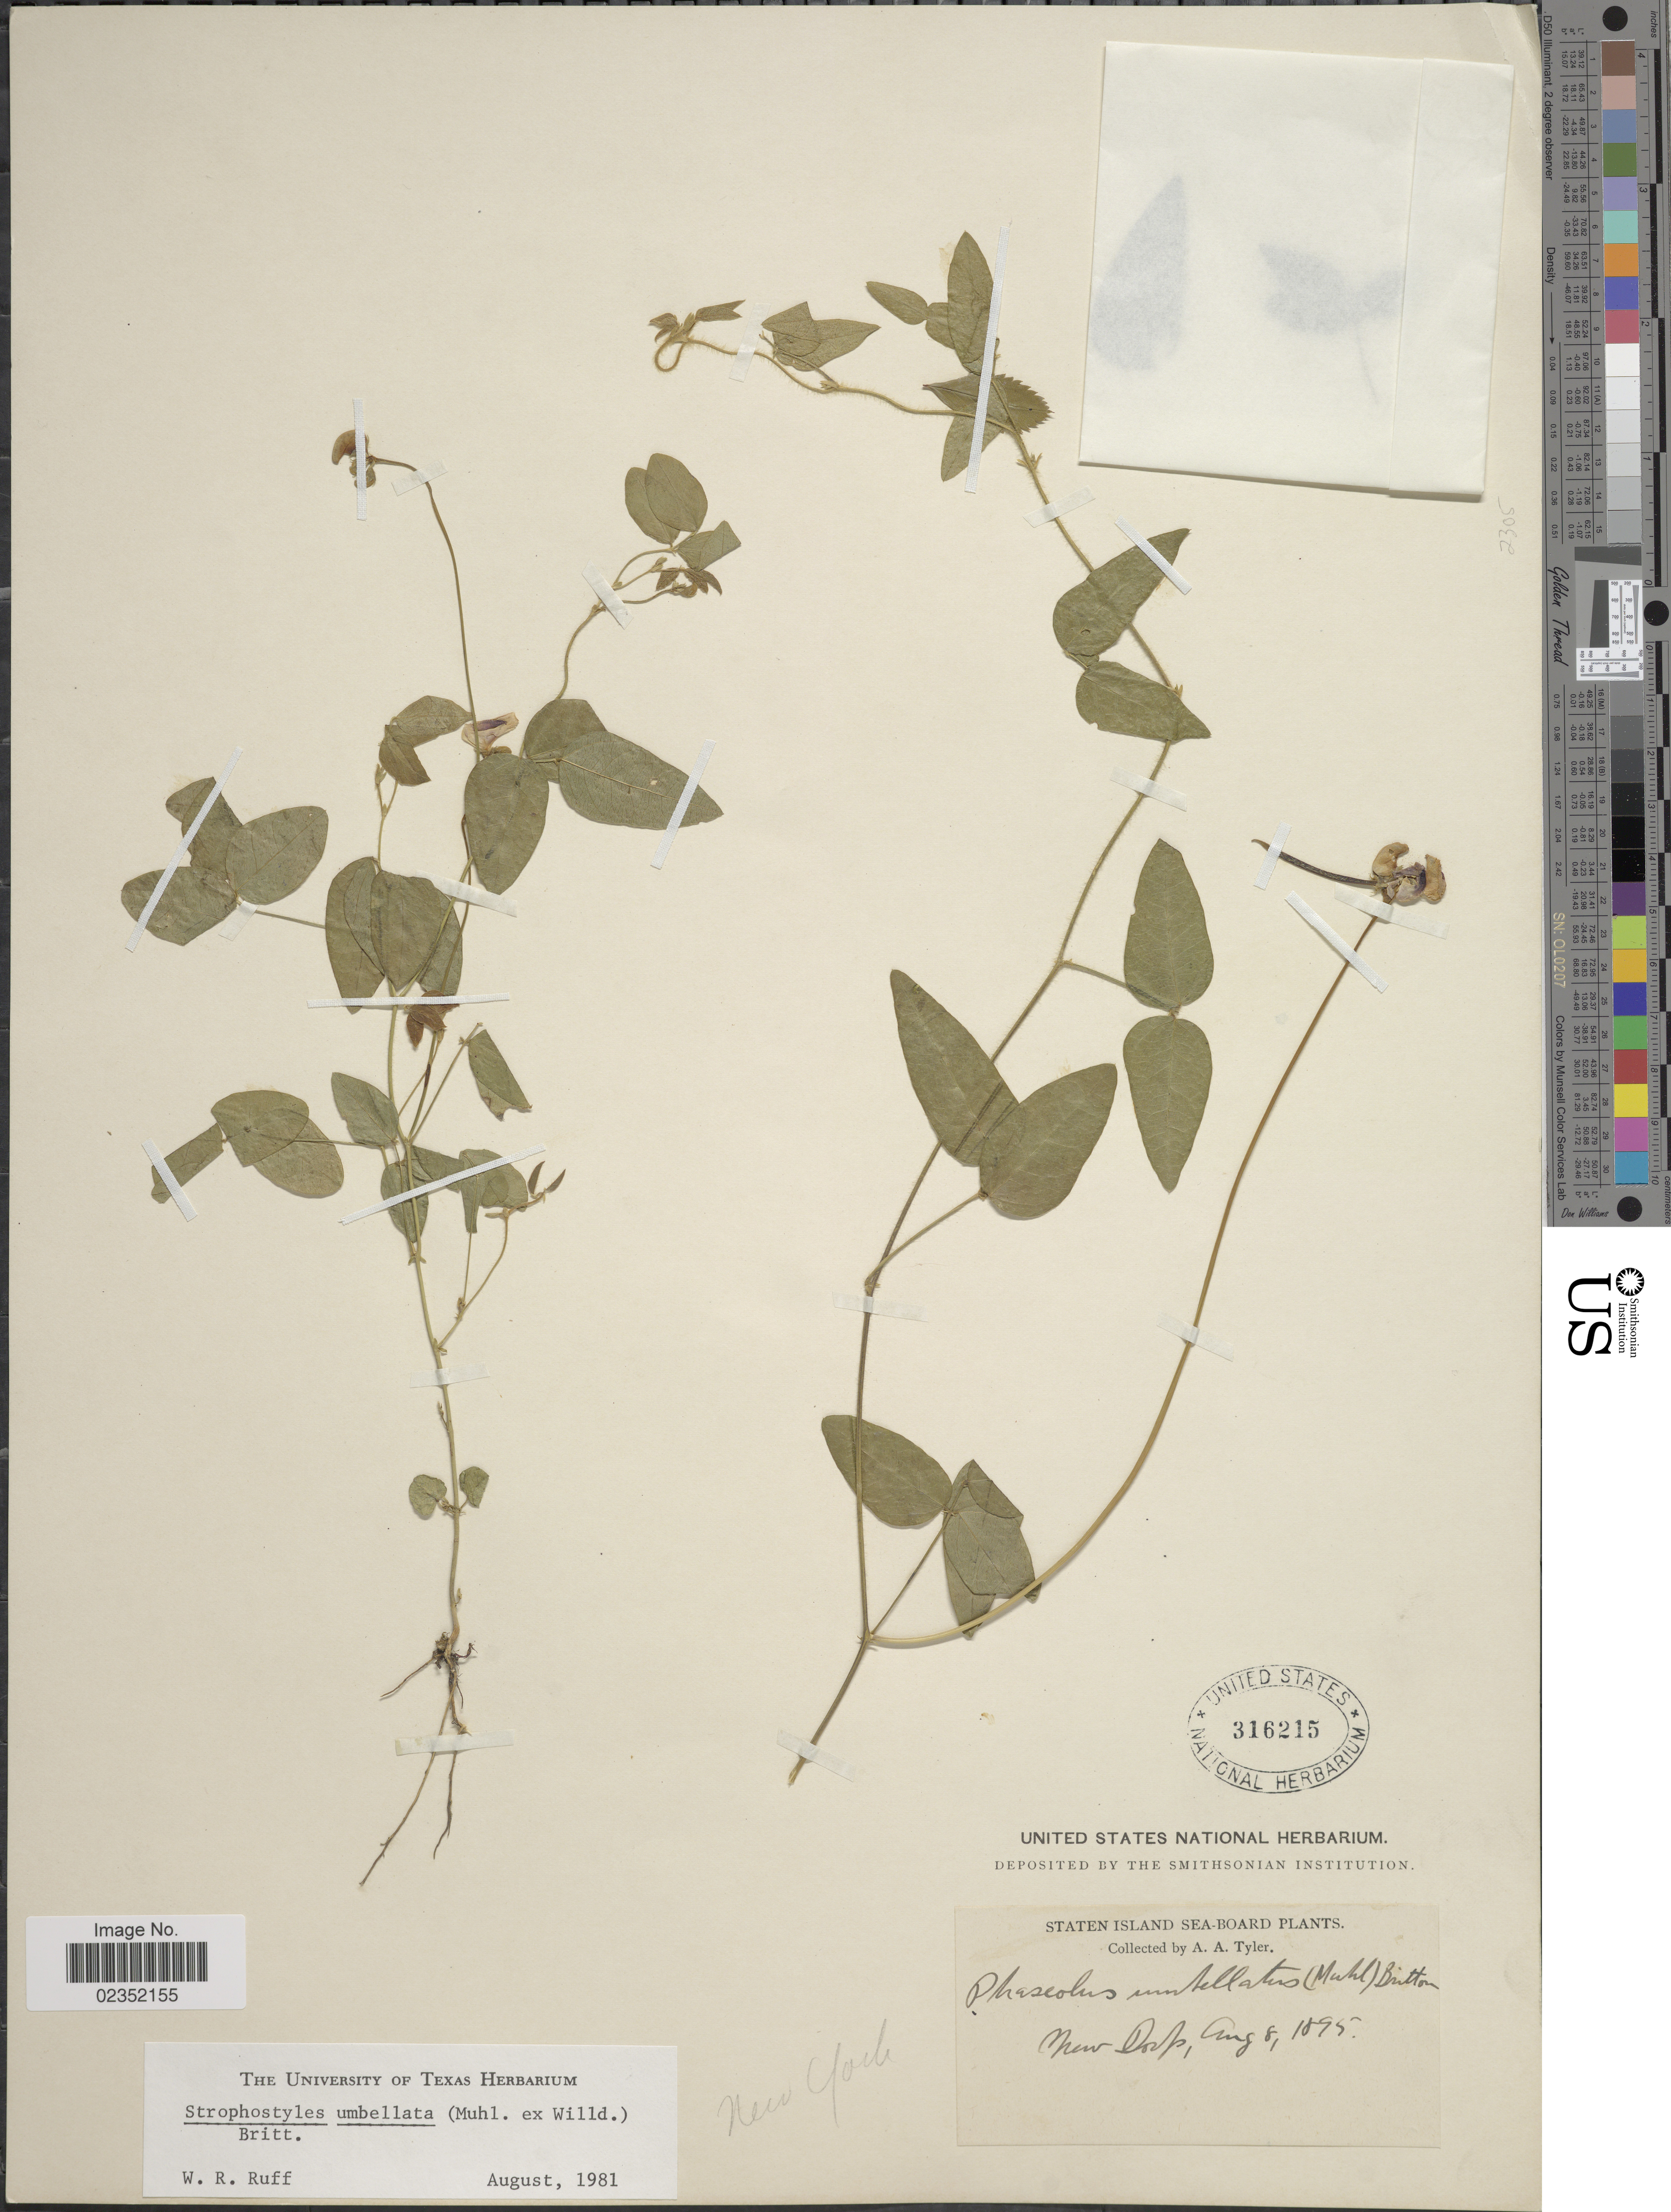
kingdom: Plantae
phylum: Tracheophyta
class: Magnoliopsida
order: Fabales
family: Fabaceae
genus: Strophostyles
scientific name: Strophostyles umbellata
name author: (Muhl. ex Willd.) Britton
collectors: A. Tyler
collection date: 1895-08-08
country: United States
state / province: New York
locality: Staten Island Sea-Board.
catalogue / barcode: US 316215